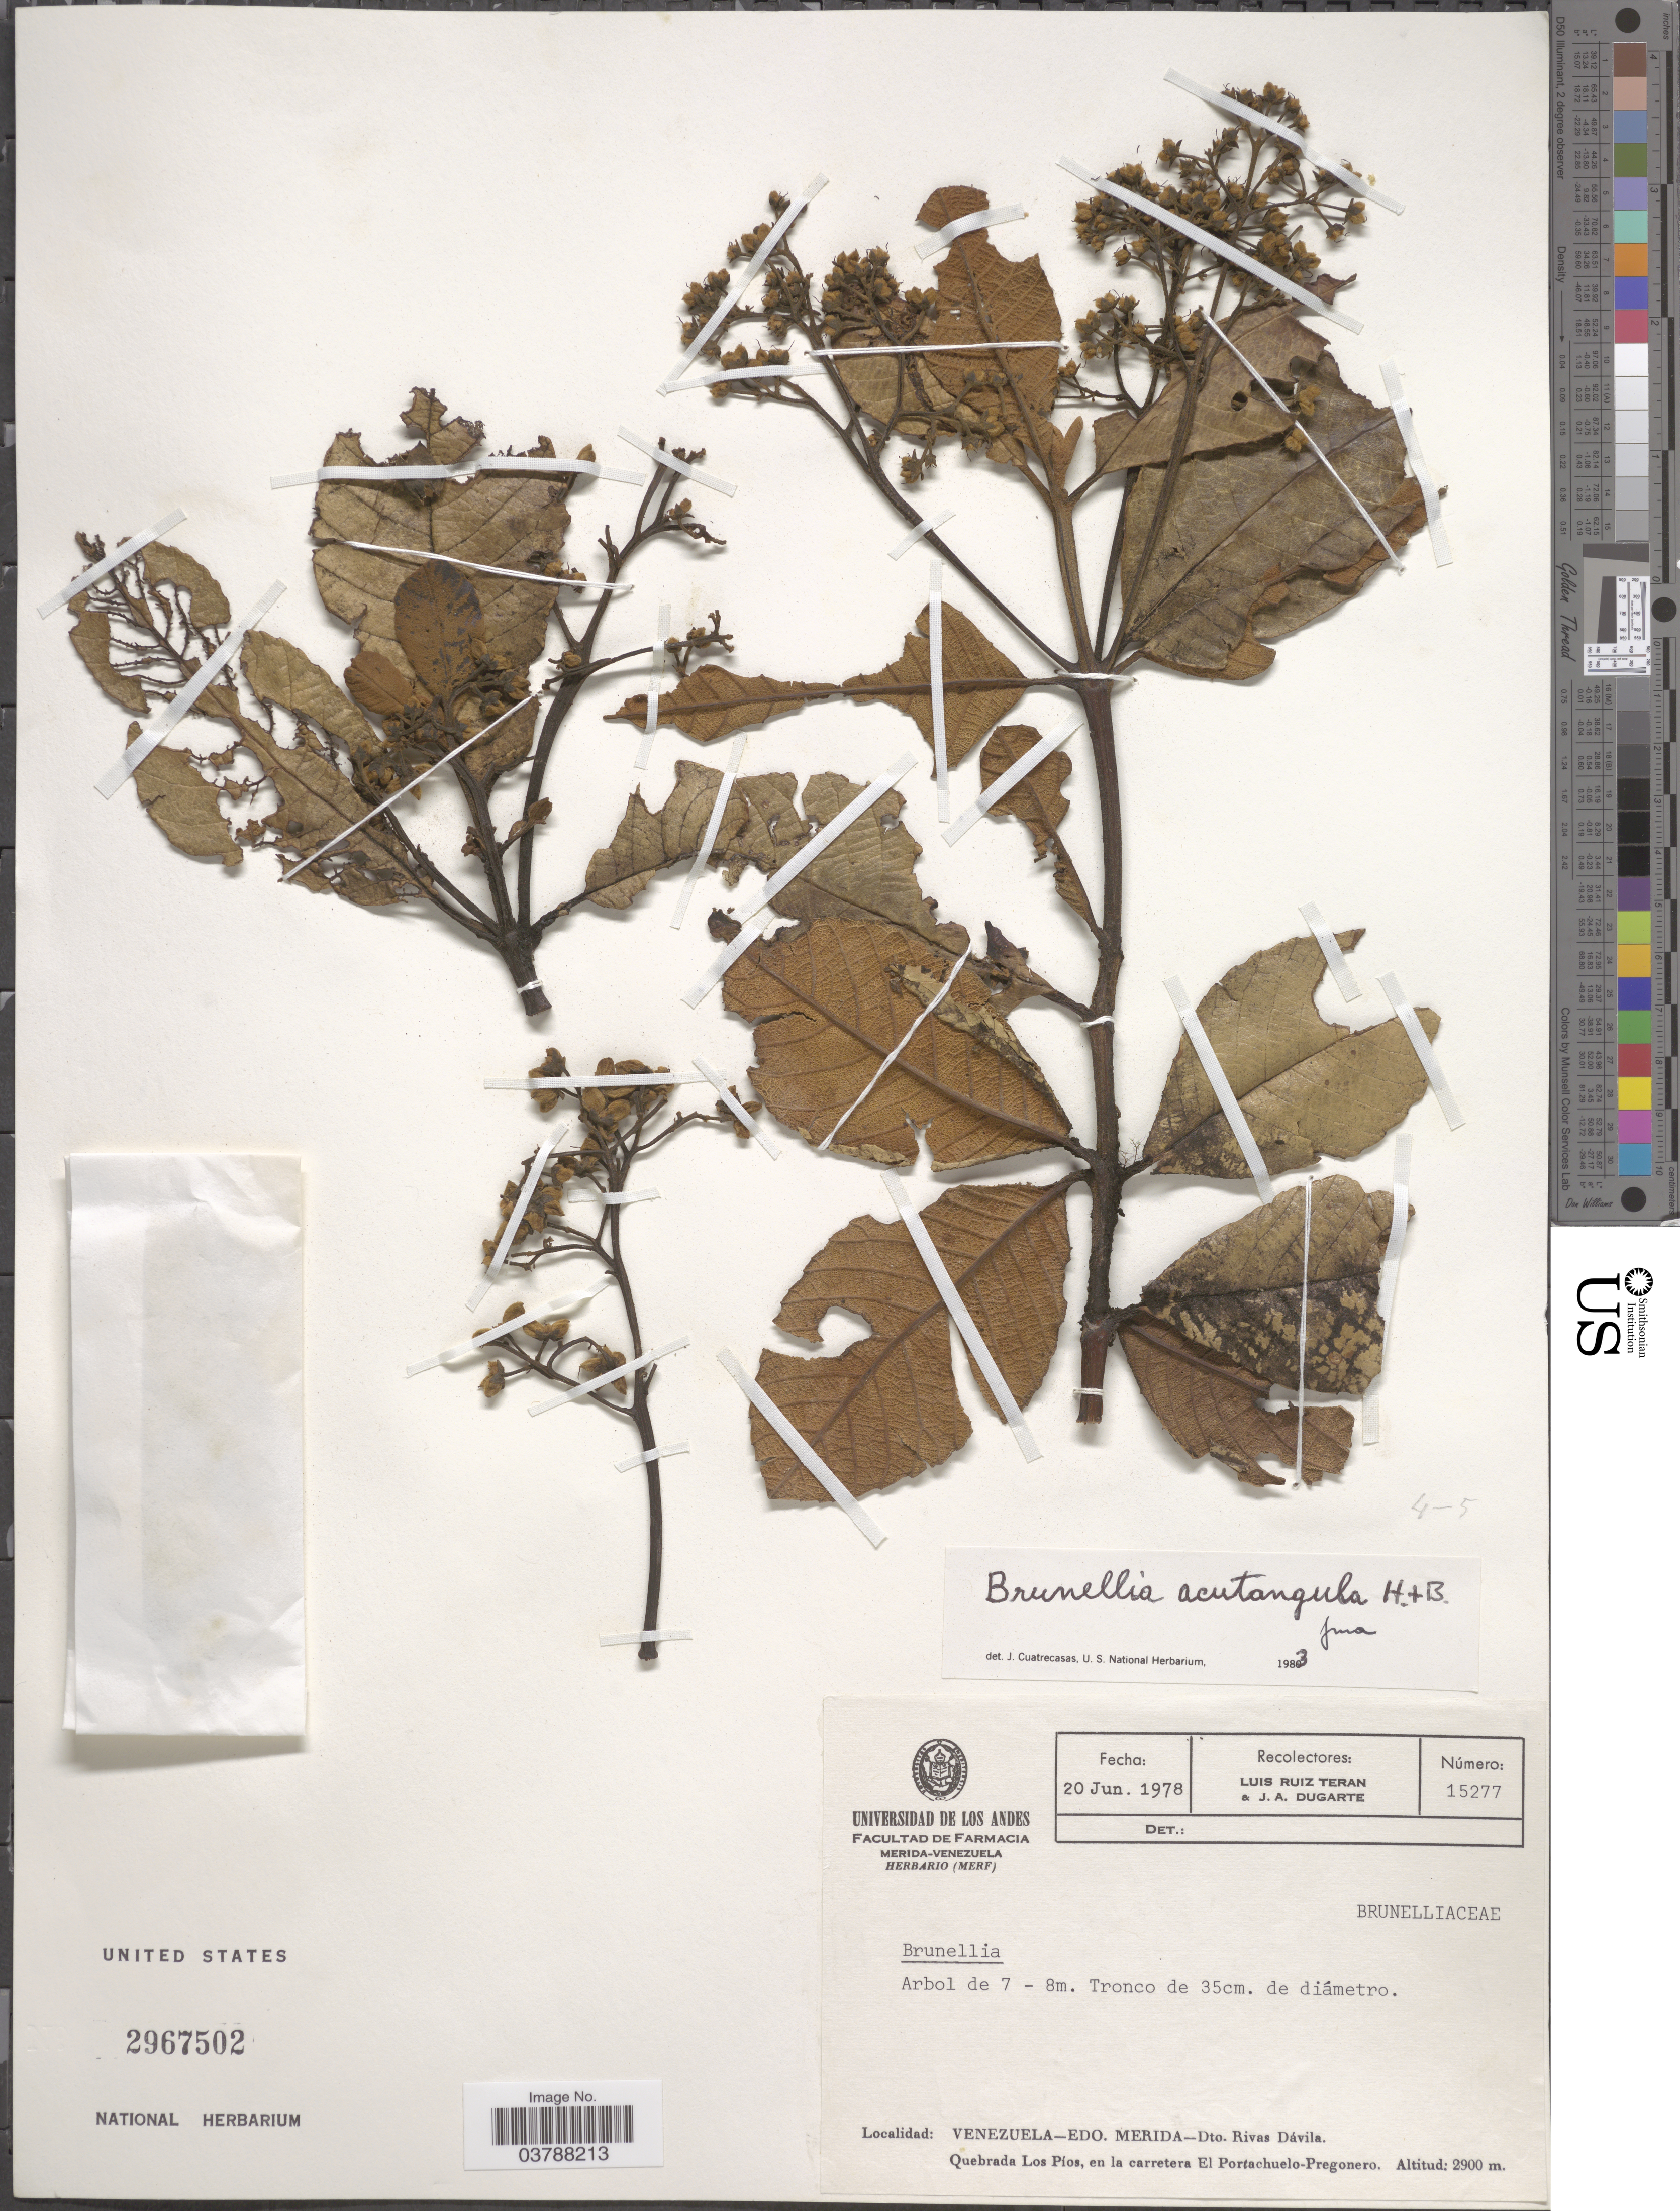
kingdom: Plantae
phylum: Tracheophyta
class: Magnoliopsida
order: Oxalidales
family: Brunelliaceae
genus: Brunellia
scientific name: Brunellia acutangula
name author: Humb. & Bonpl.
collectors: L. E. Ruíz-Terán & J. Dugarte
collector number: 15277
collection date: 1978-06-20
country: Venezuela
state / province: Merida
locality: Dto. Rivas Dávila. Quebrada Los Píos, en la carretera El Portachuelo-Pregonero.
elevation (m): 2900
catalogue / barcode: US 2967502